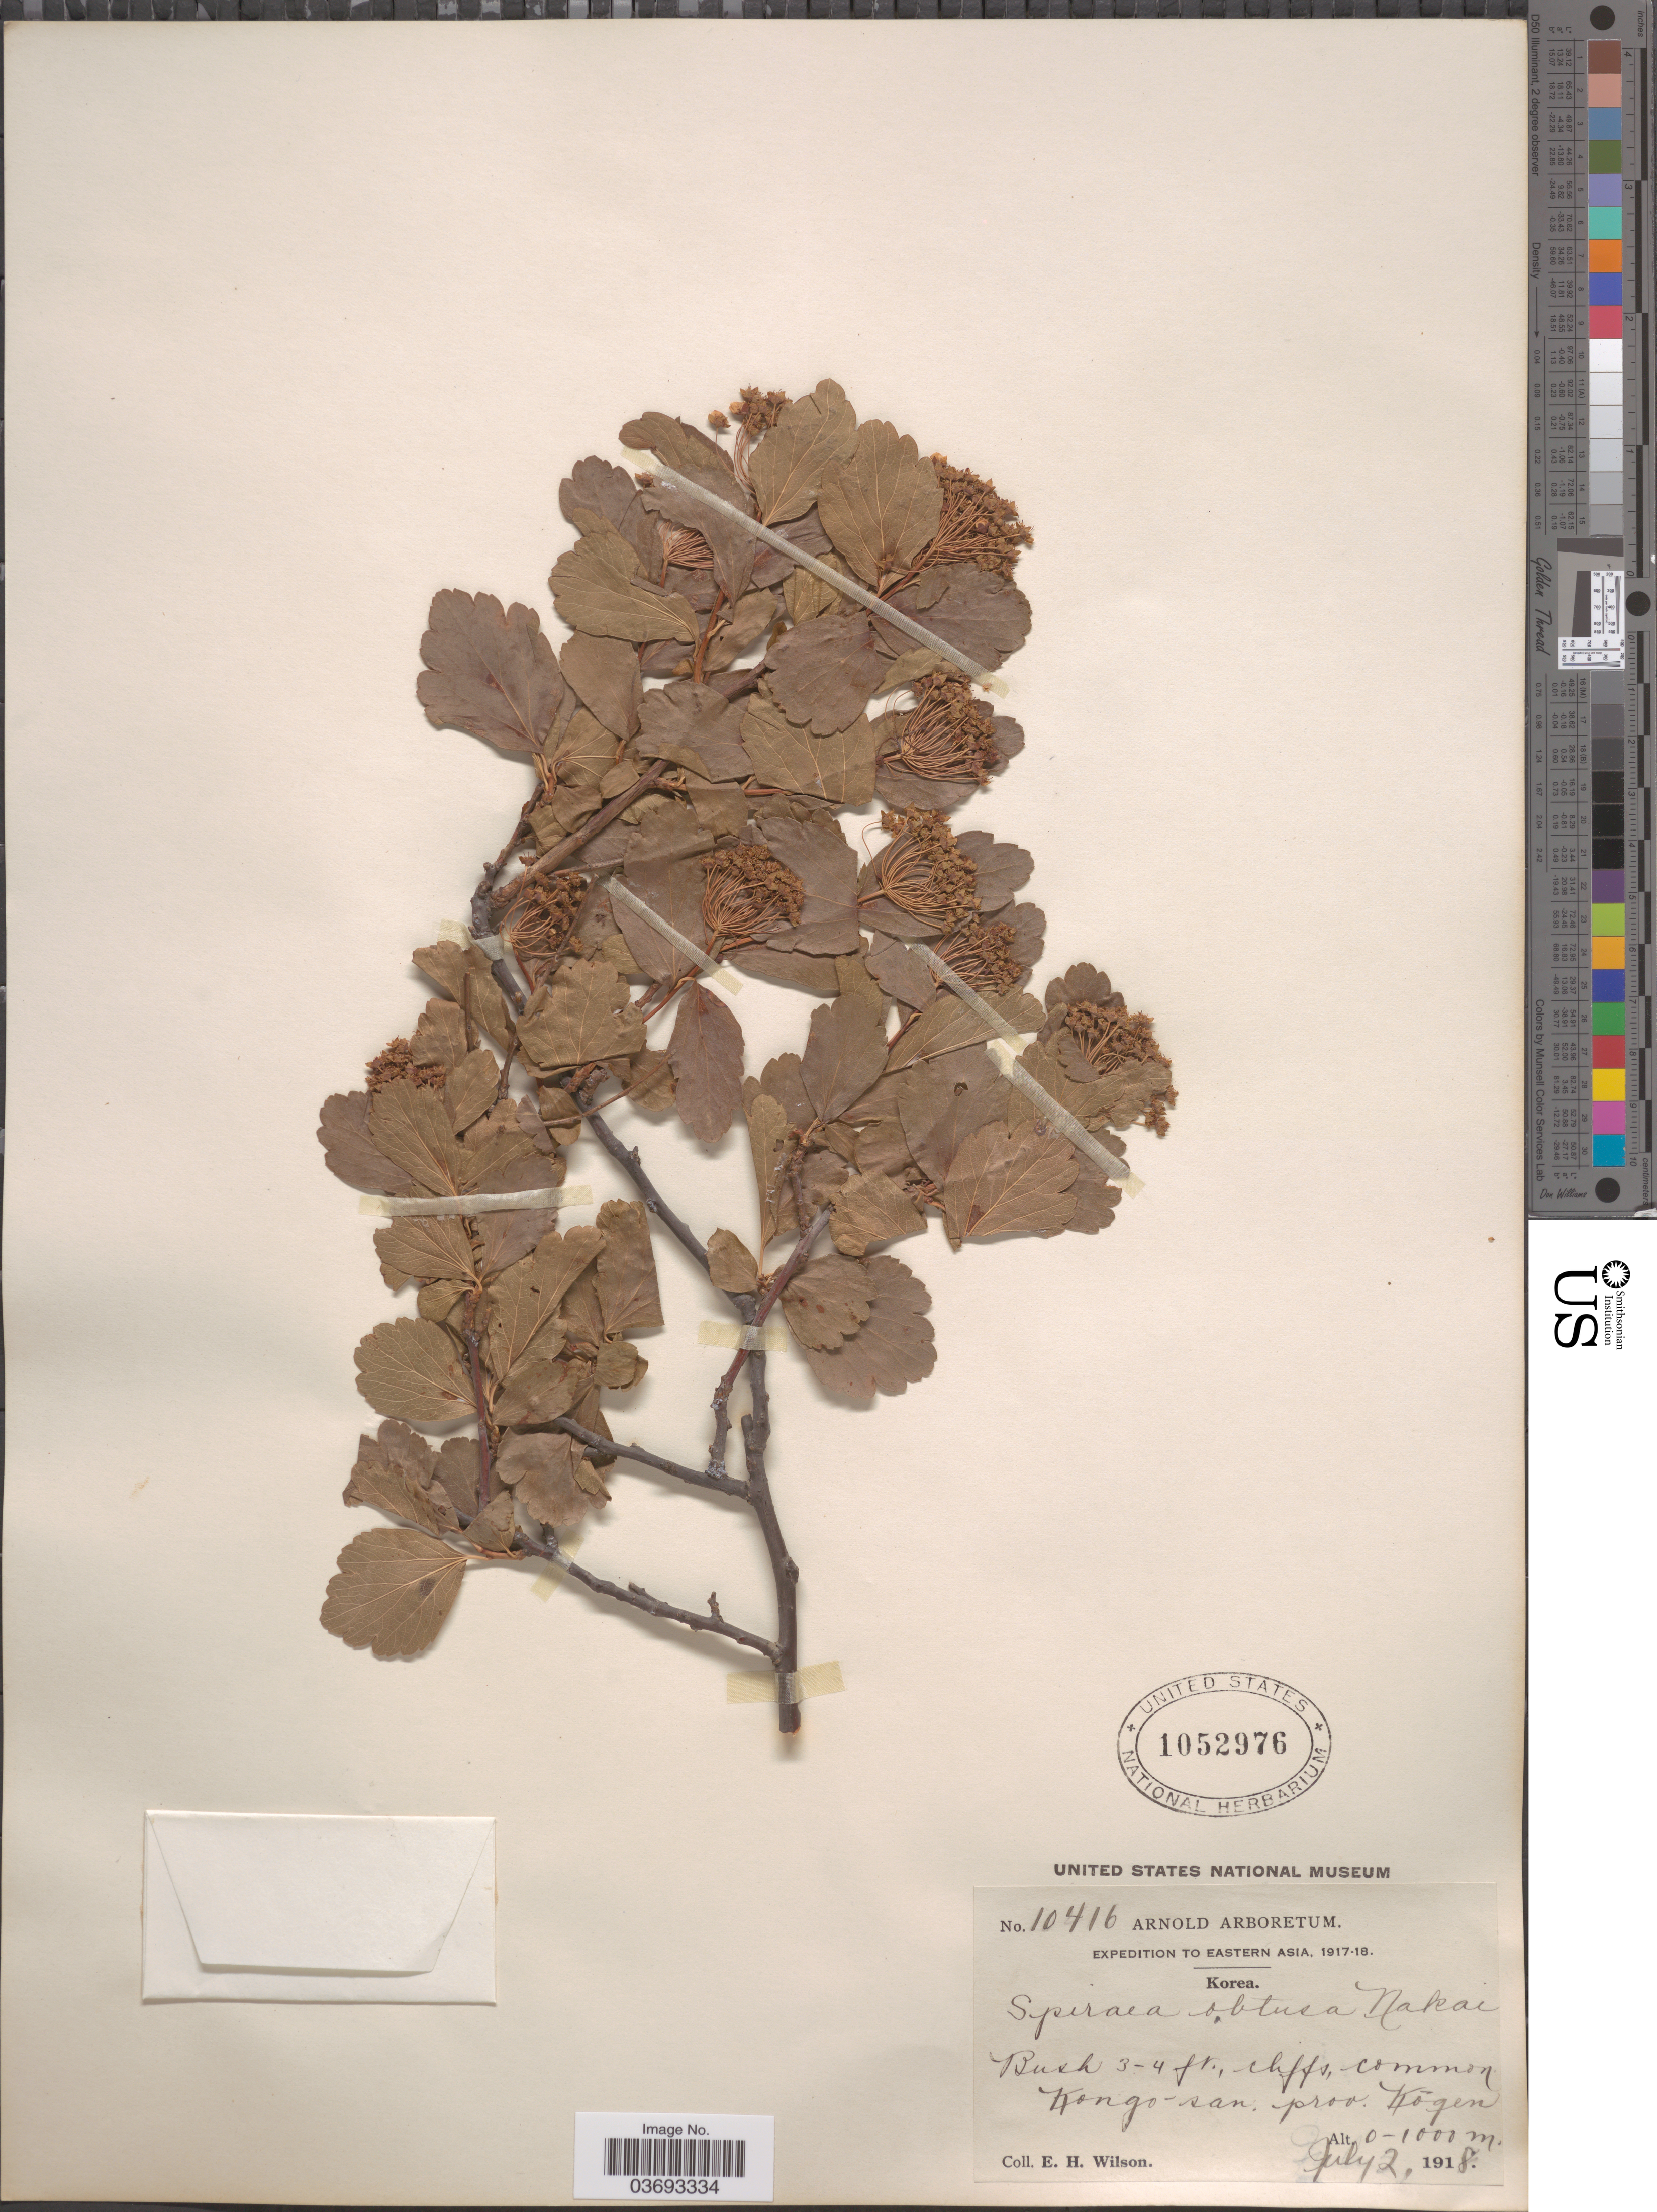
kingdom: Plantae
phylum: Tracheophyta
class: Magnoliopsida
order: Rosales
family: Rosaceae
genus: Spiraea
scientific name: Spiraea blumei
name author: G. Don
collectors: E. Wilson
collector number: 10416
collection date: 1918-07-02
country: North Korea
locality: Kongo-san, prov. Kōgen.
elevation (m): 0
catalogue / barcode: US 1052976